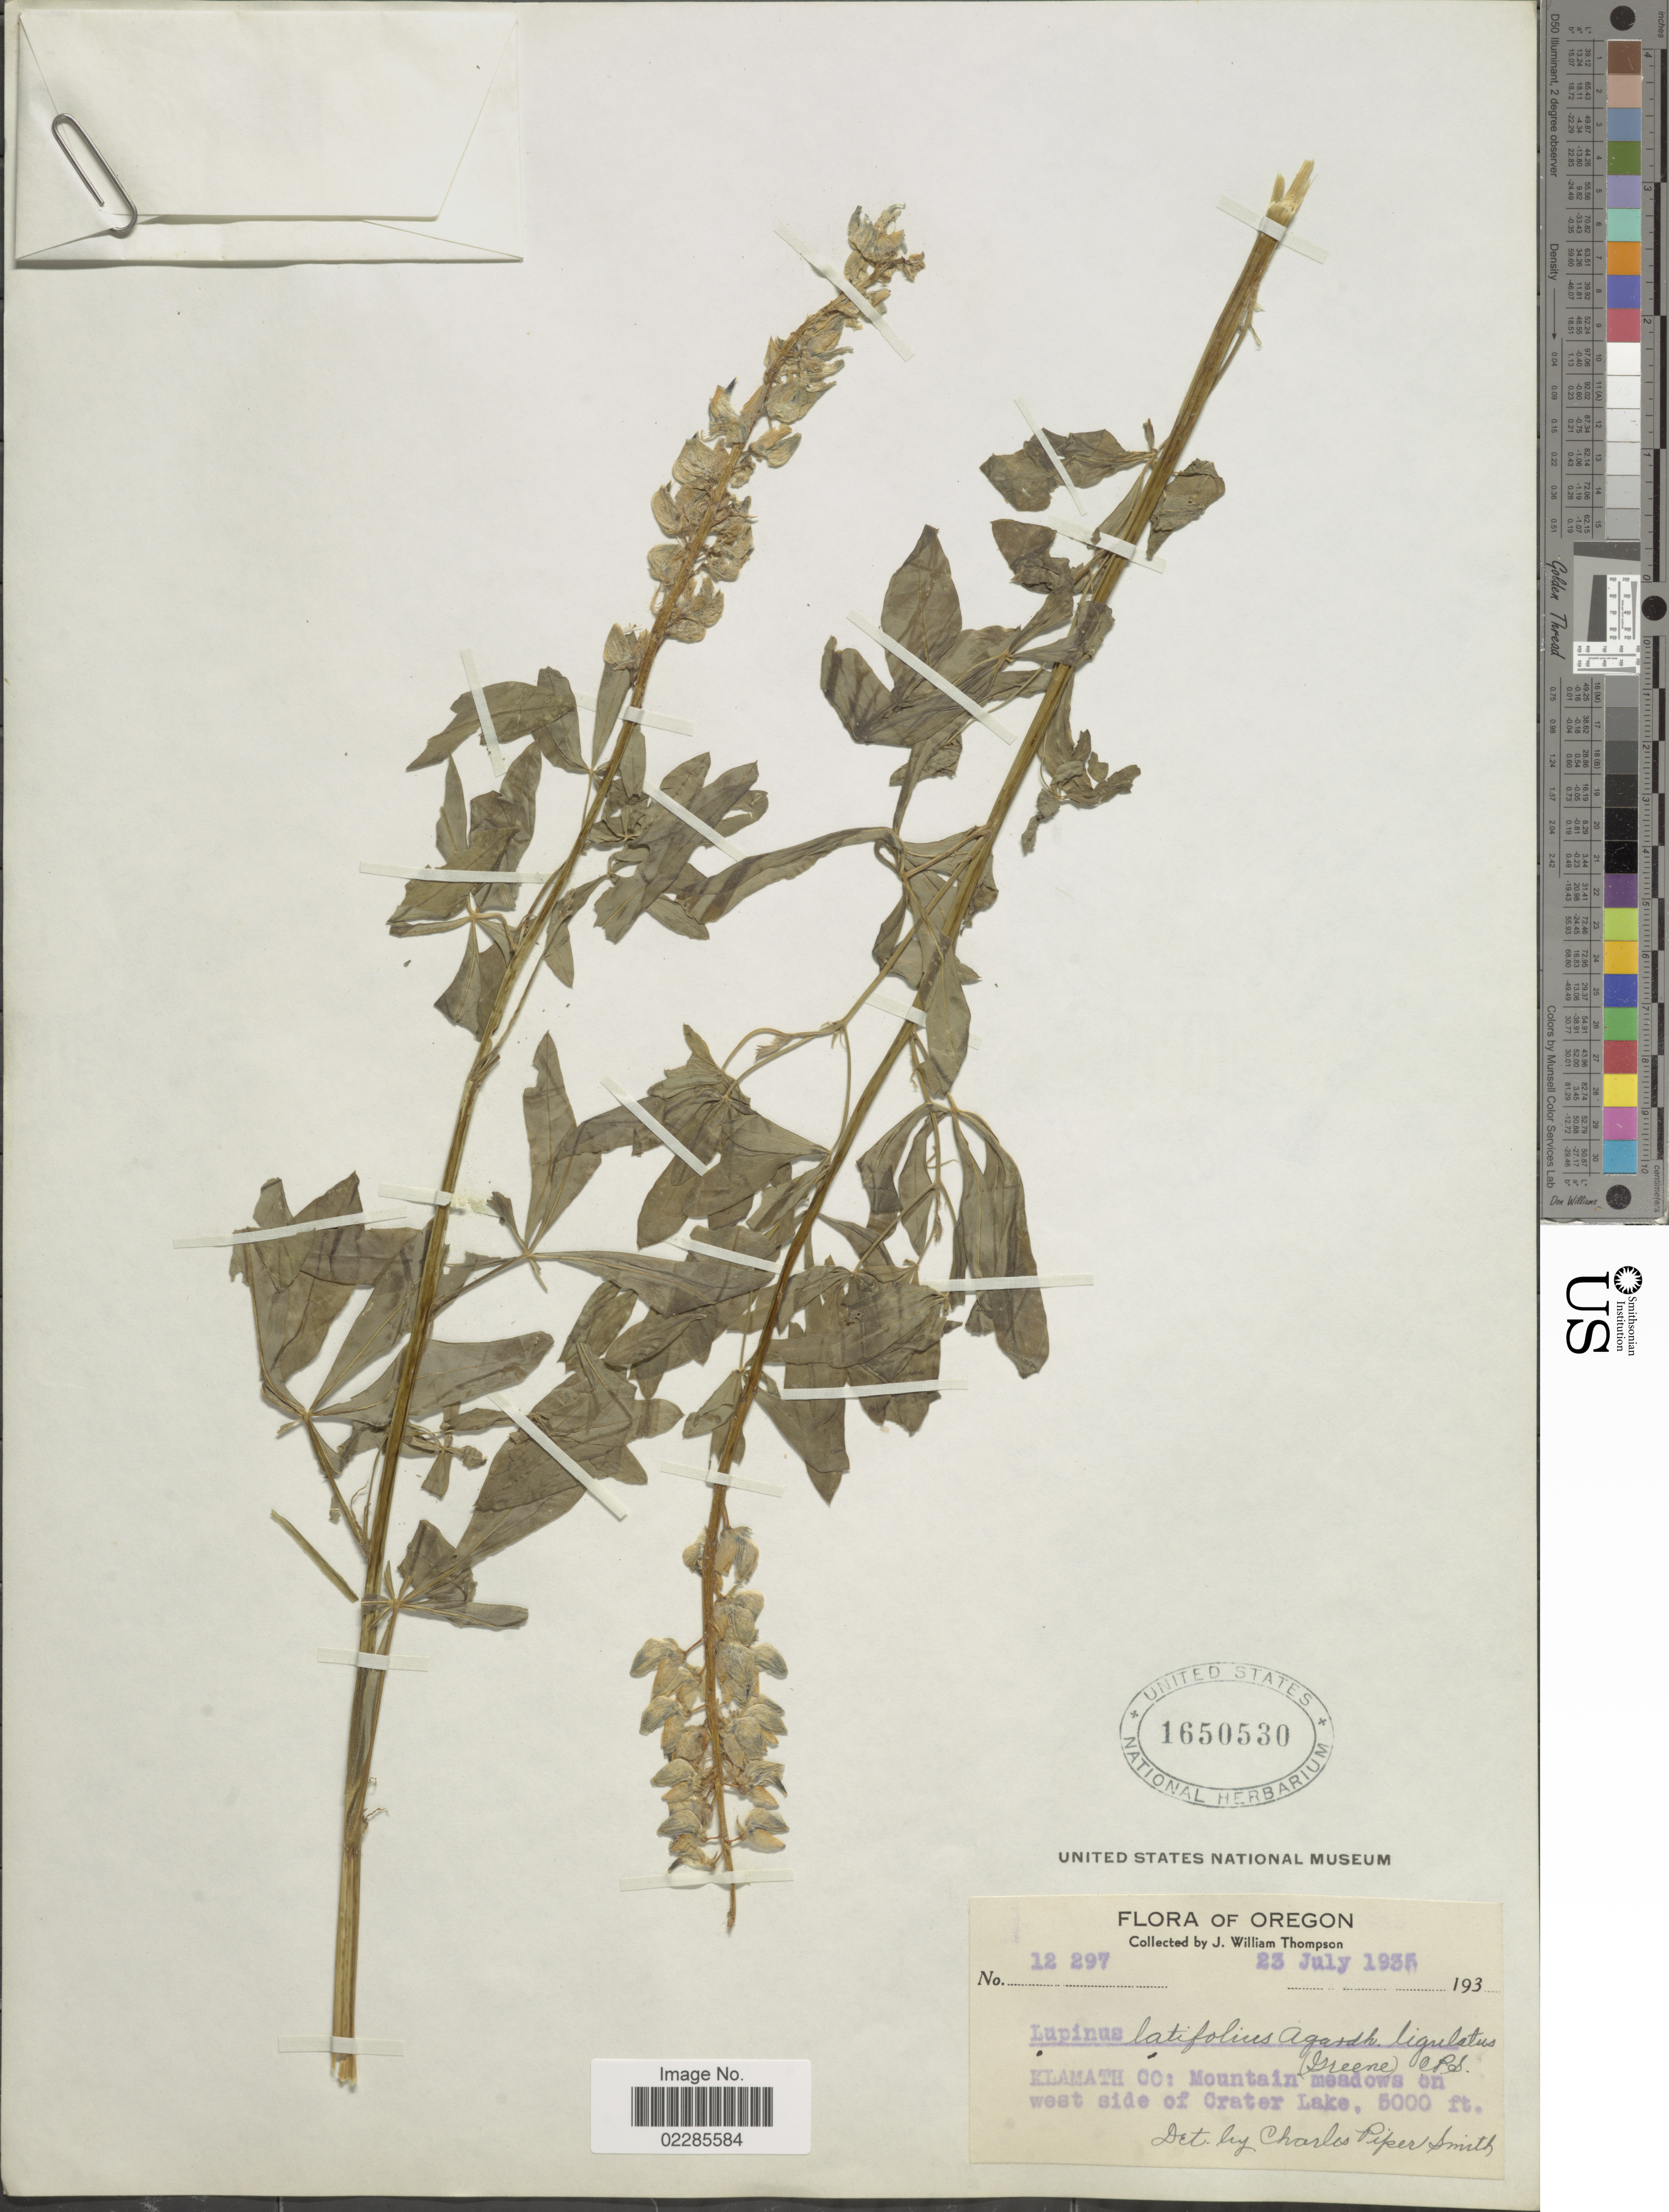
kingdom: Plantae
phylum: Tracheophyta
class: Magnoliopsida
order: Fabales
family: Fabaceae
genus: Lupinus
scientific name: Lupinus latifolius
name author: Lindl. ex J. Agardh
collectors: J. W. Thompson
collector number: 12297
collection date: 1935-07-23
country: United States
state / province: Oregon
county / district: Klamath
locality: Klamath Co: Mountain meadows on west side of Crater Lake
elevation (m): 1524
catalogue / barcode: US 1650530